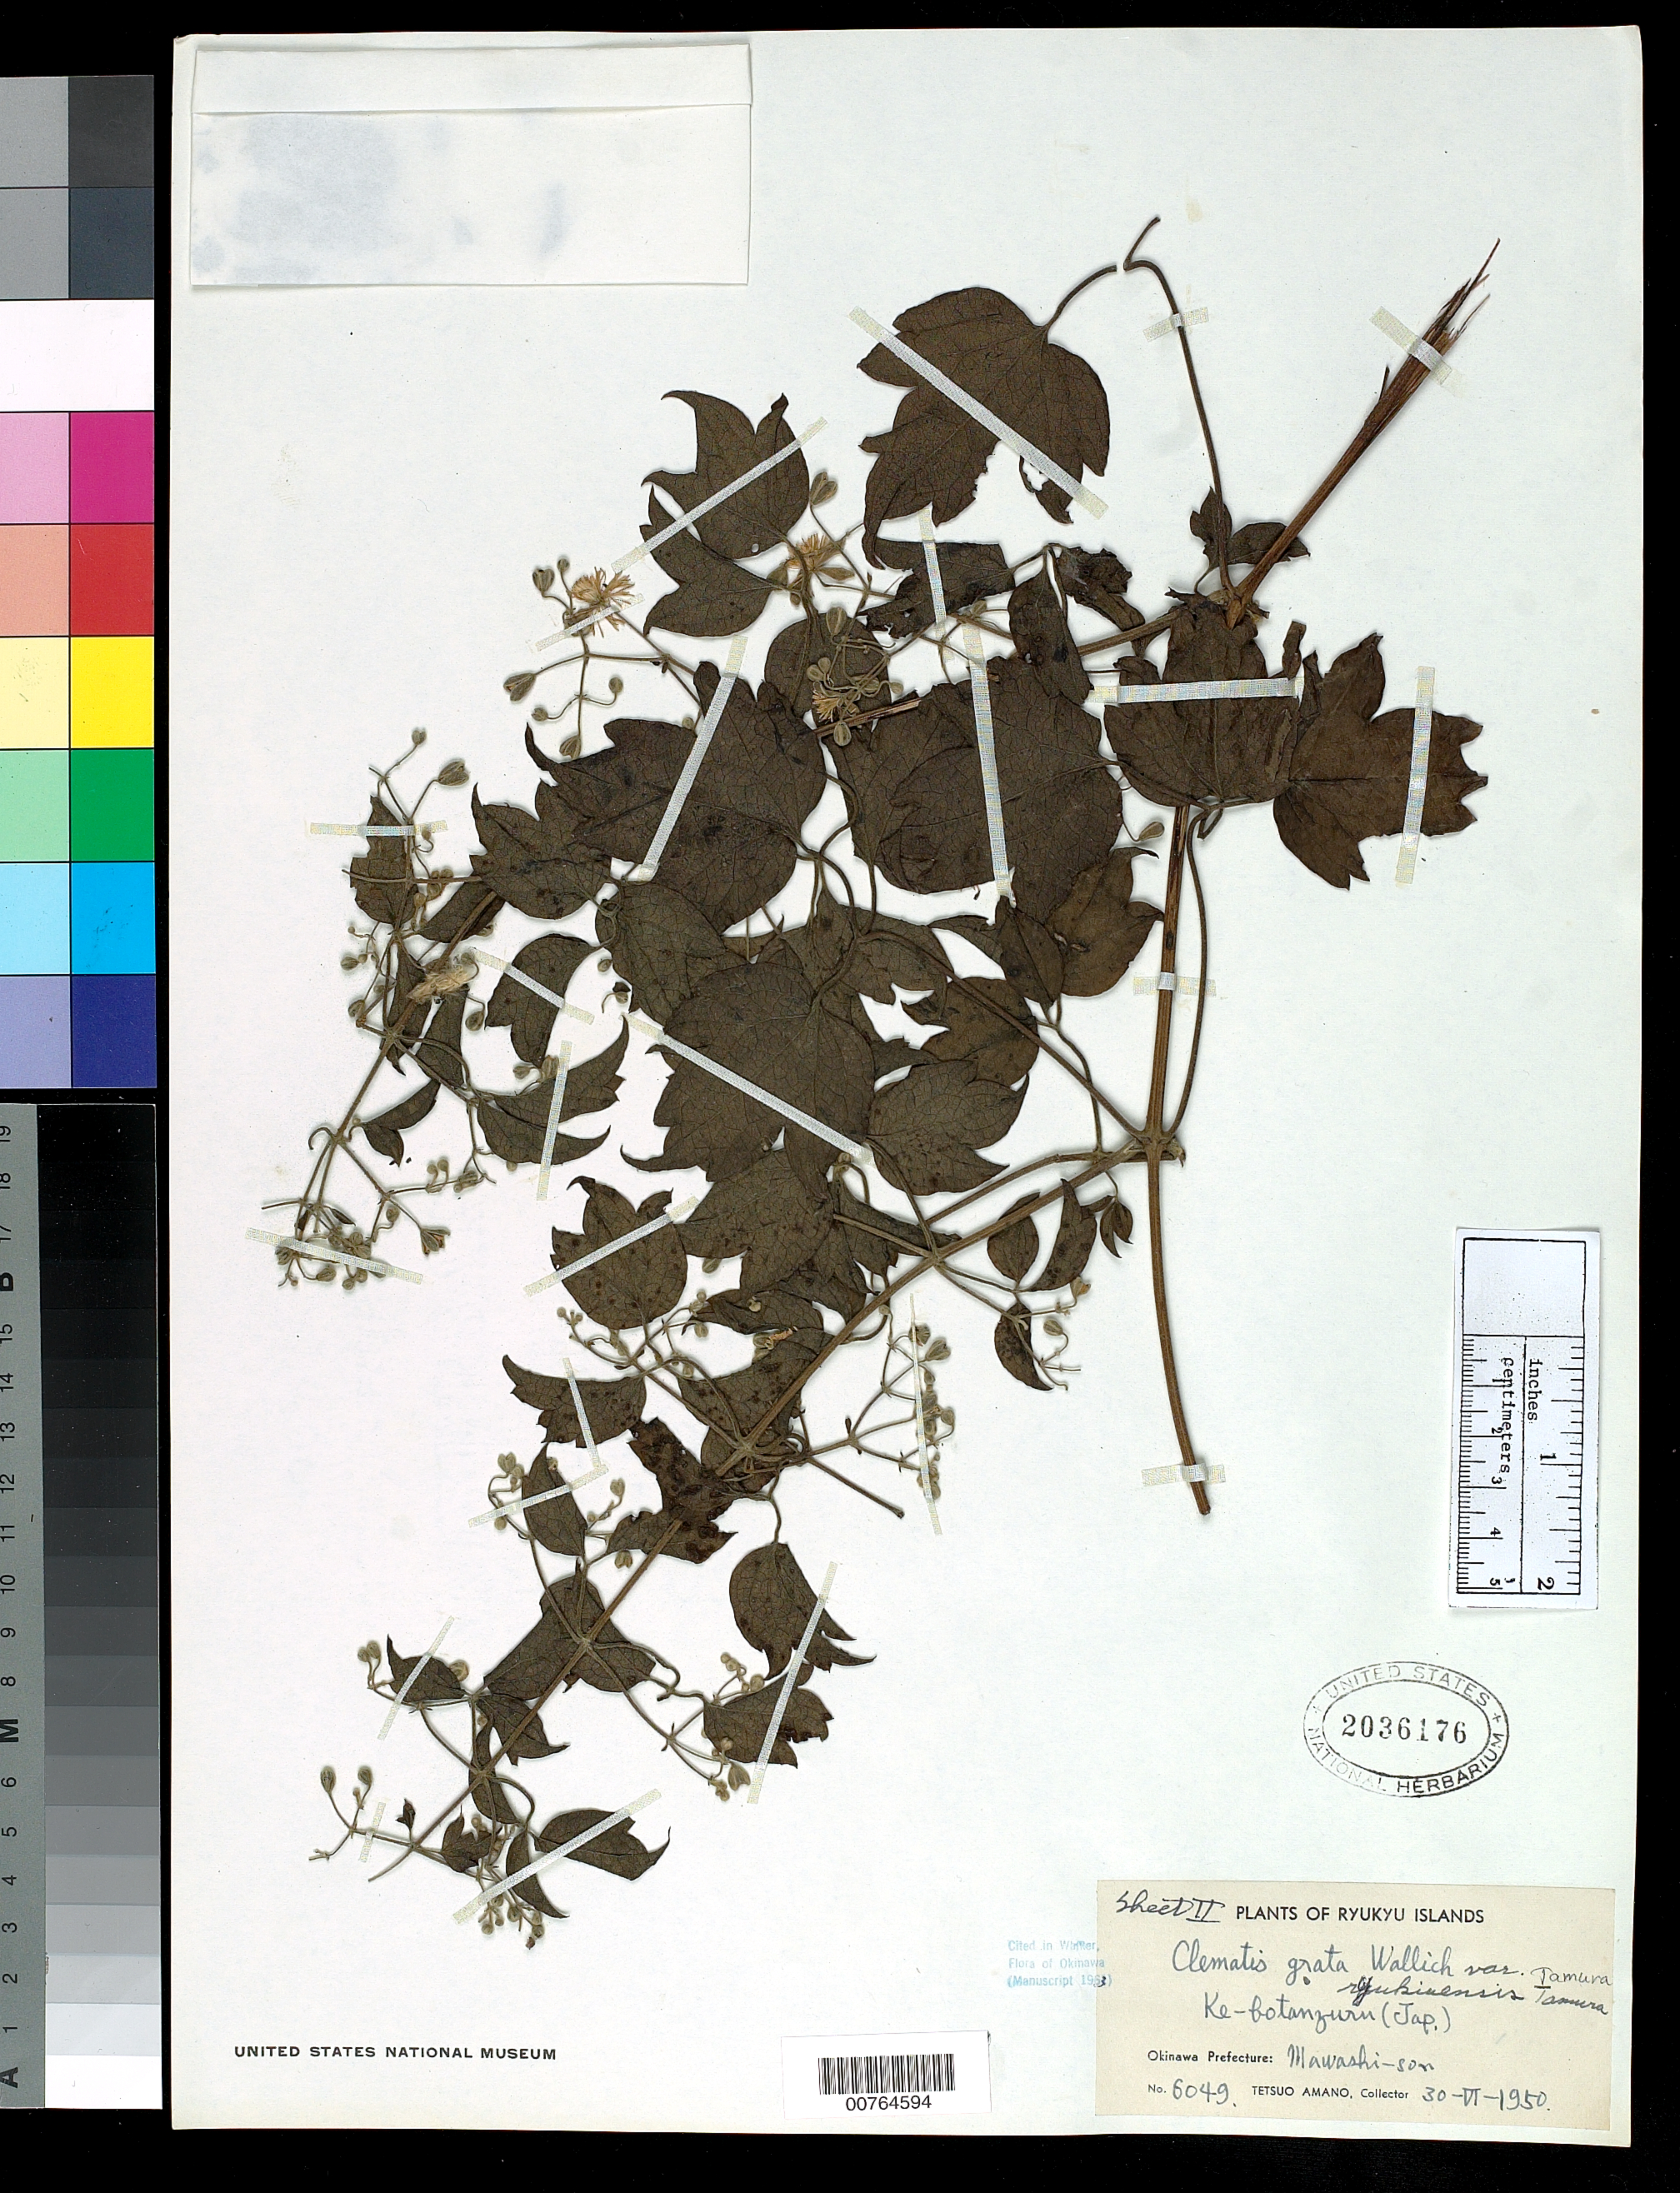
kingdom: Plantae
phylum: Tracheophyta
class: Magnoliopsida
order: Ranunculales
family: Ranunculaceae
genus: Clematis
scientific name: Clematis grata var. ryukiuensis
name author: Tamura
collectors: T. Amano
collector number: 6049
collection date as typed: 30 Jun 1950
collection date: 1950-06-30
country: Japan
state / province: Okinawa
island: Okinawa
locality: Ke-botazurn, Mawashi-son.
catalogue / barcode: US 2036176